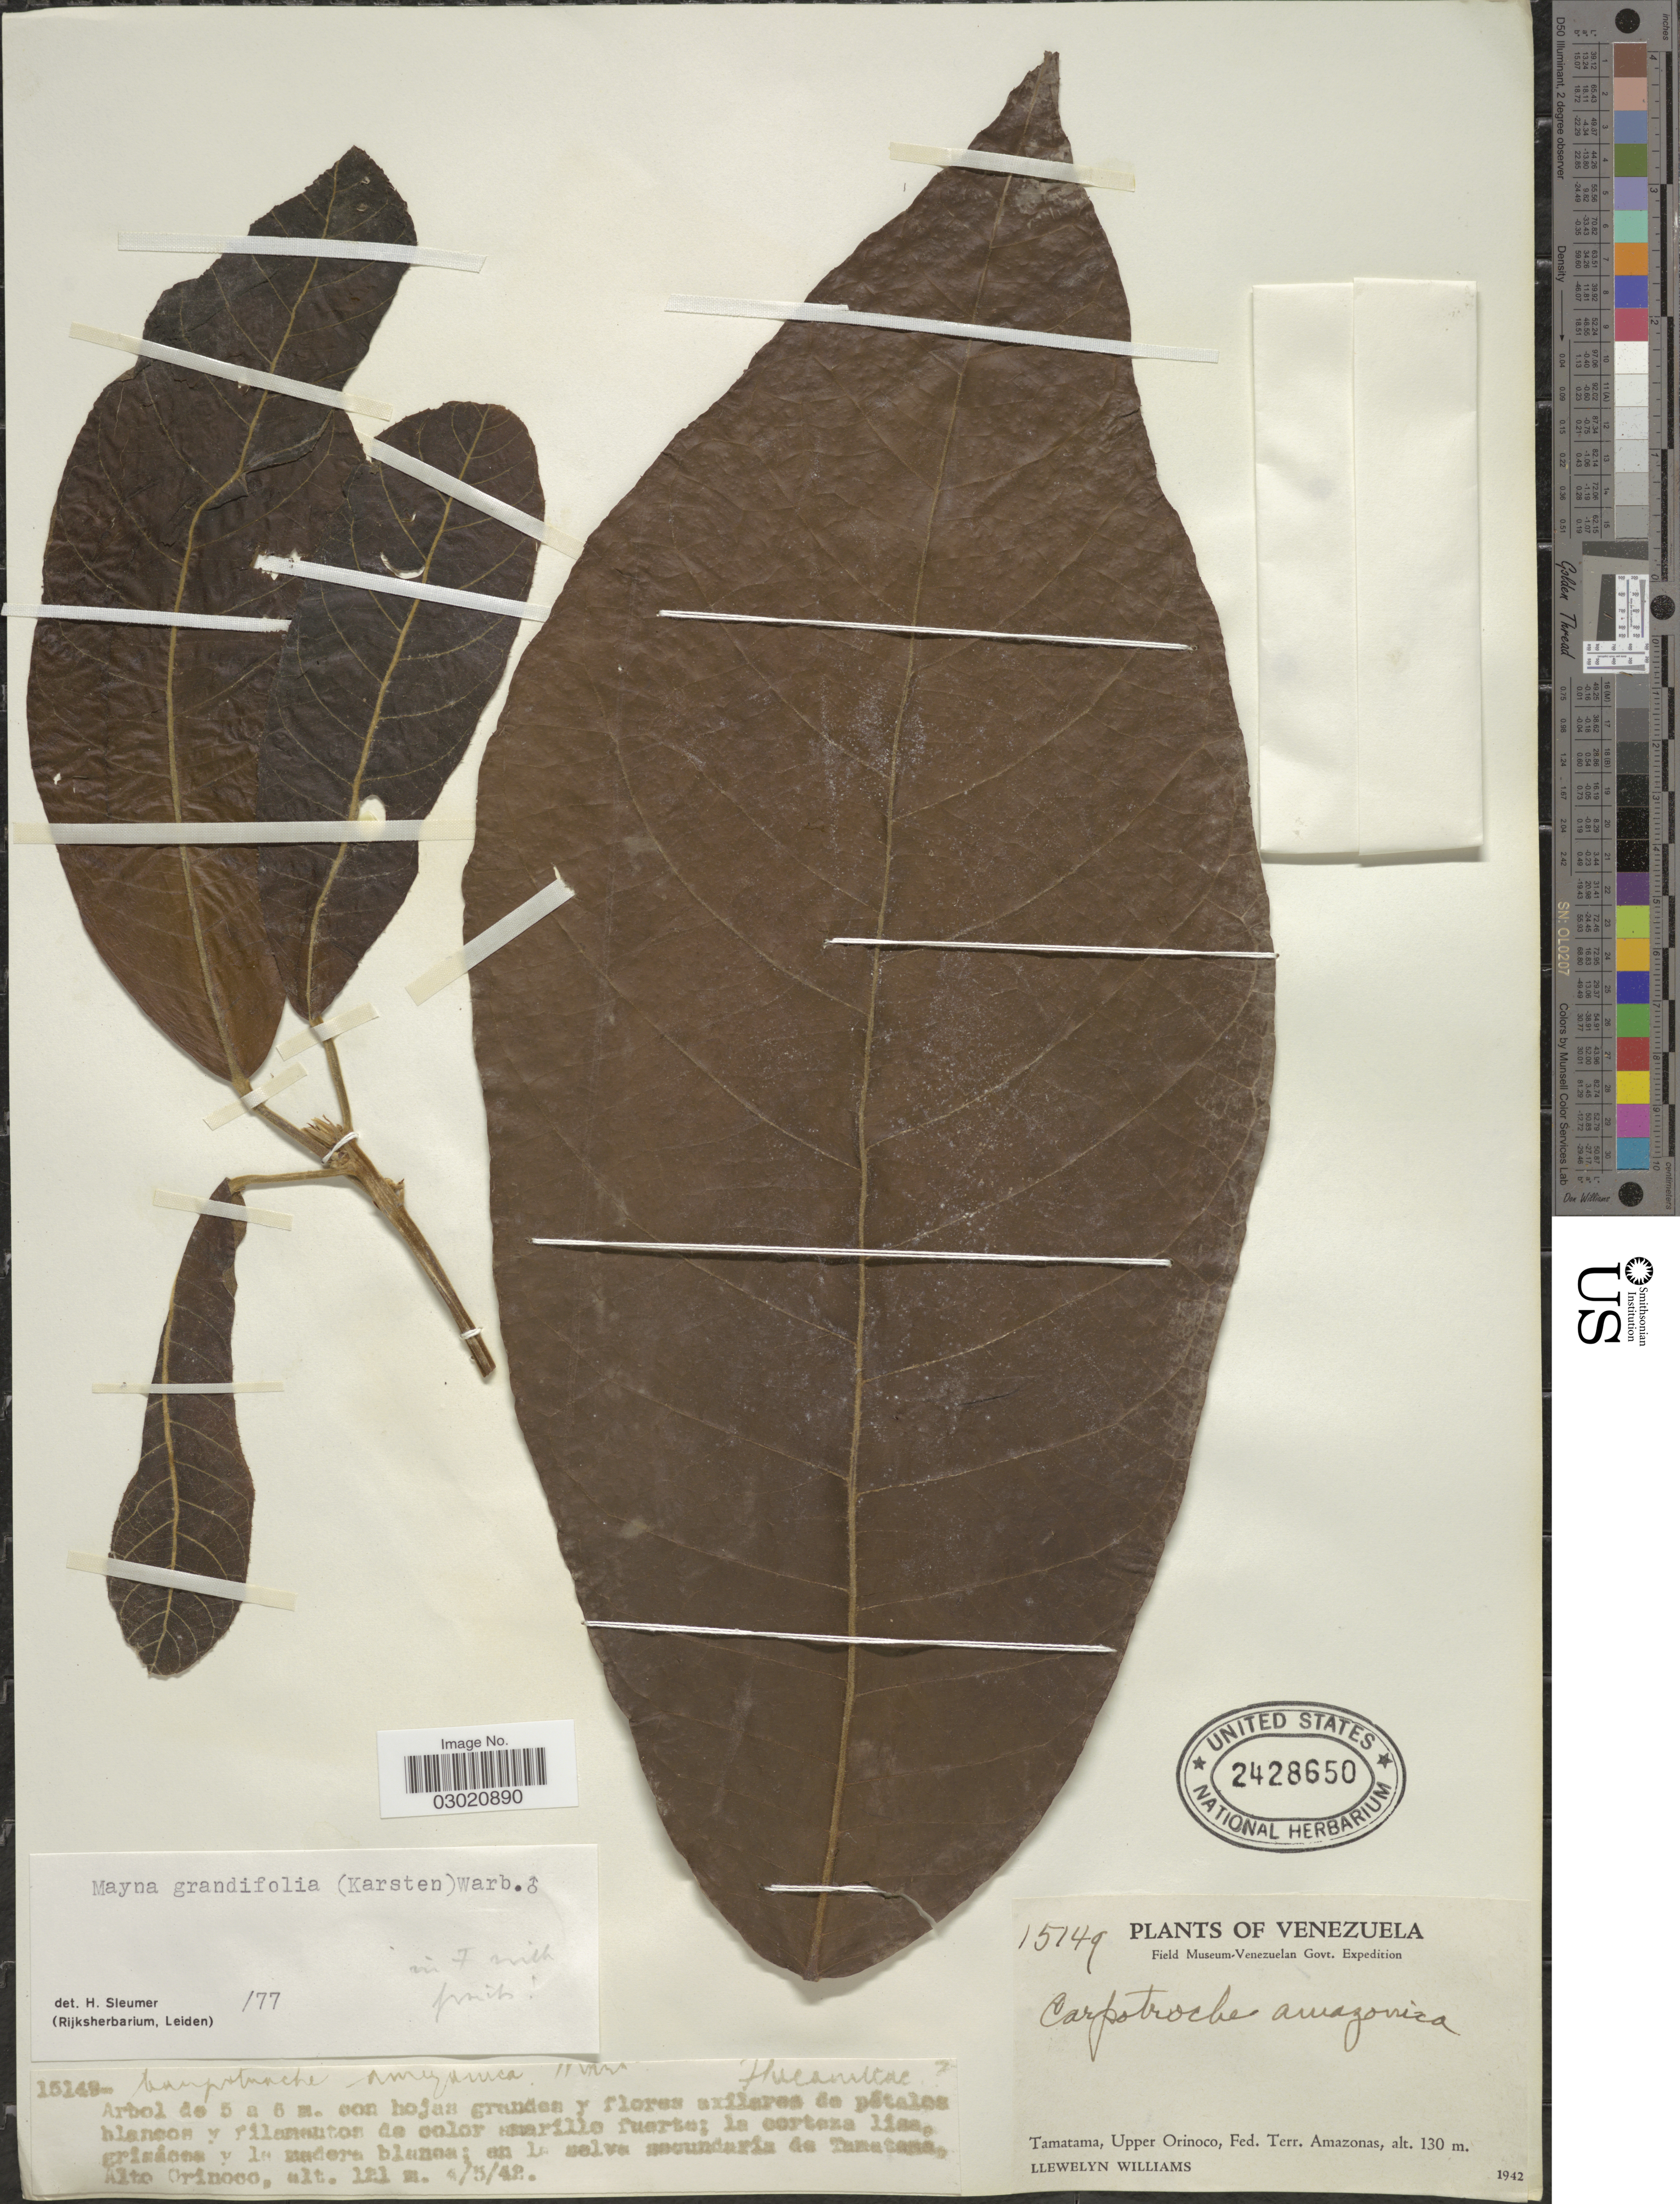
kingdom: Plantae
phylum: Tracheophyta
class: Magnoliopsida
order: Malpighiales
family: Achariaceae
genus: Mayna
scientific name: Mayna grandifolia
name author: (H. Karst.) Warb.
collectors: Ll. Williams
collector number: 15149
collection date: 1942-05-04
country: Venezuela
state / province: Amazonas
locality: Tamatama, Upper Orinoco, Fed. Terr. Amazonas. En la selva secundaria de Tamatama, Alto Orinoco.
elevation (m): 121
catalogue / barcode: US 2428650